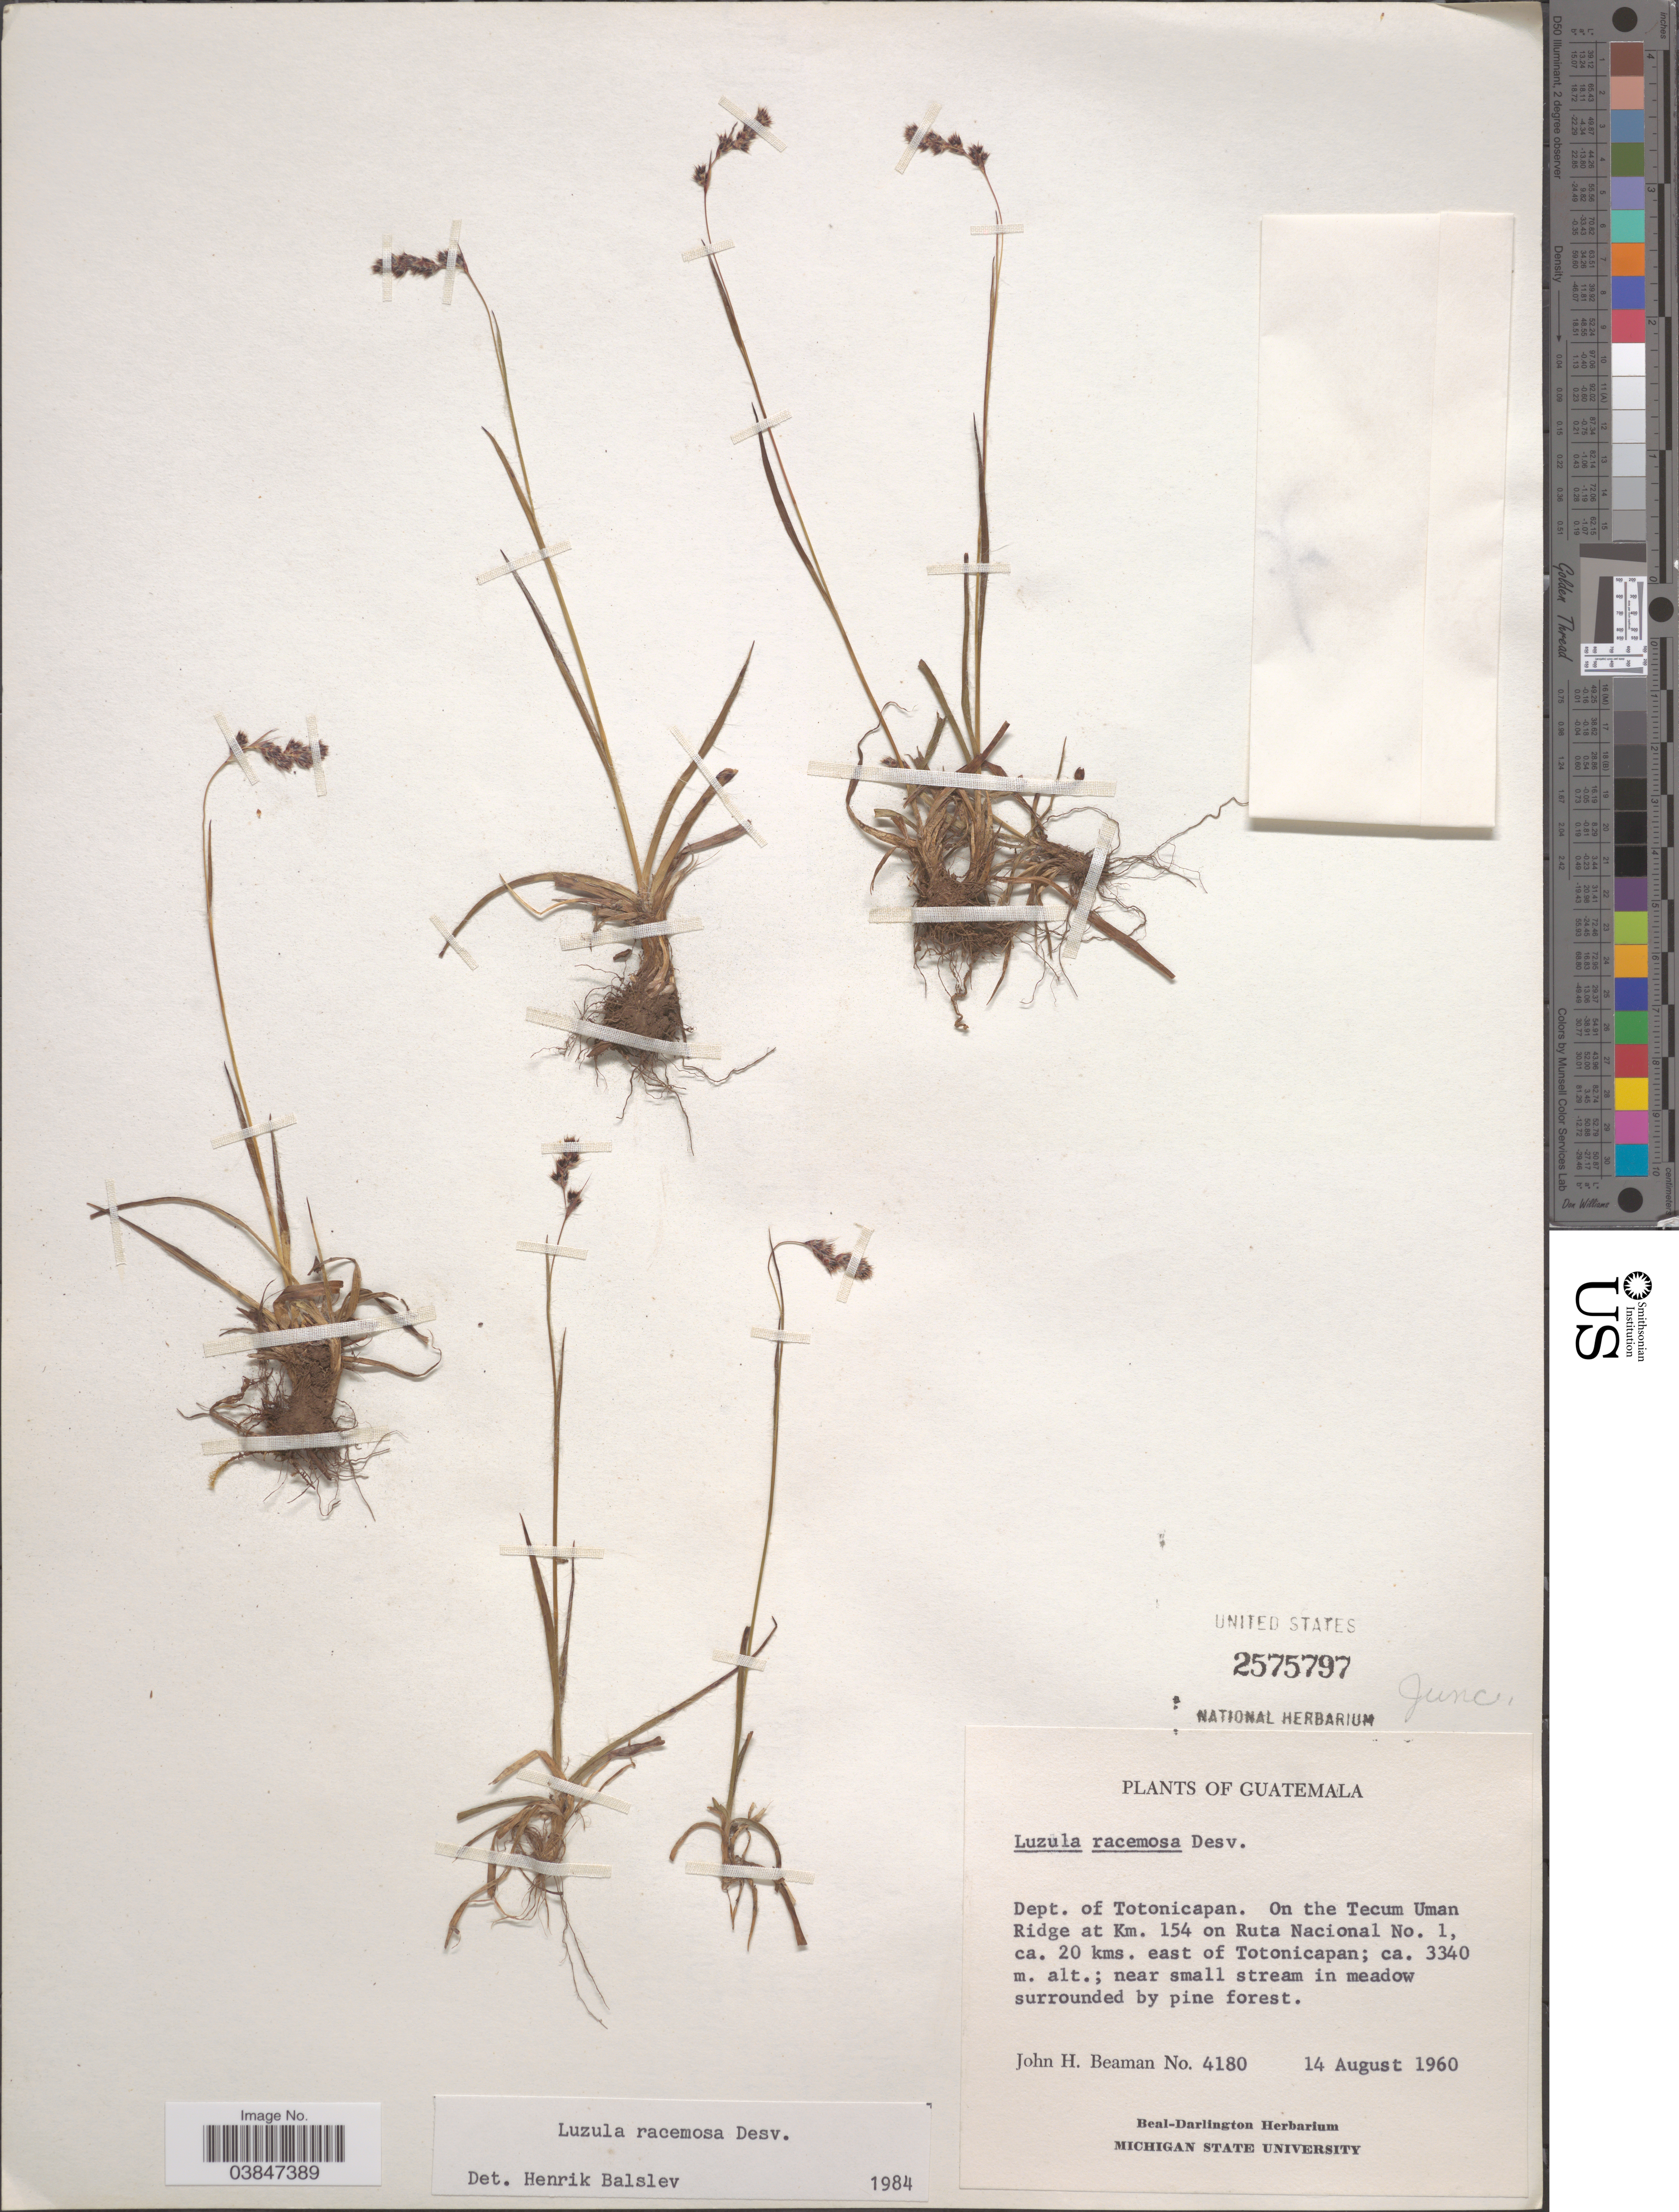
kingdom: Plantae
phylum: Tracheophyta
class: Liliopsida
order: Poales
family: Juncaceae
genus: Luzula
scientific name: Luzula racemosa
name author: Desv.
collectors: J. H. Beaman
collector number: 4180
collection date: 1960-08-14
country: Guatemala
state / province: Totonicapan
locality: Dept. of Totonicapan. On the Tecum Uman Ridge at Km. 154 on Ruta Nacional No. 1, ca. 20 kms. east of Totonicapan; near small stream in meadow surrounded by pine forest.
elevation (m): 3340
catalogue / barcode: US 2575797